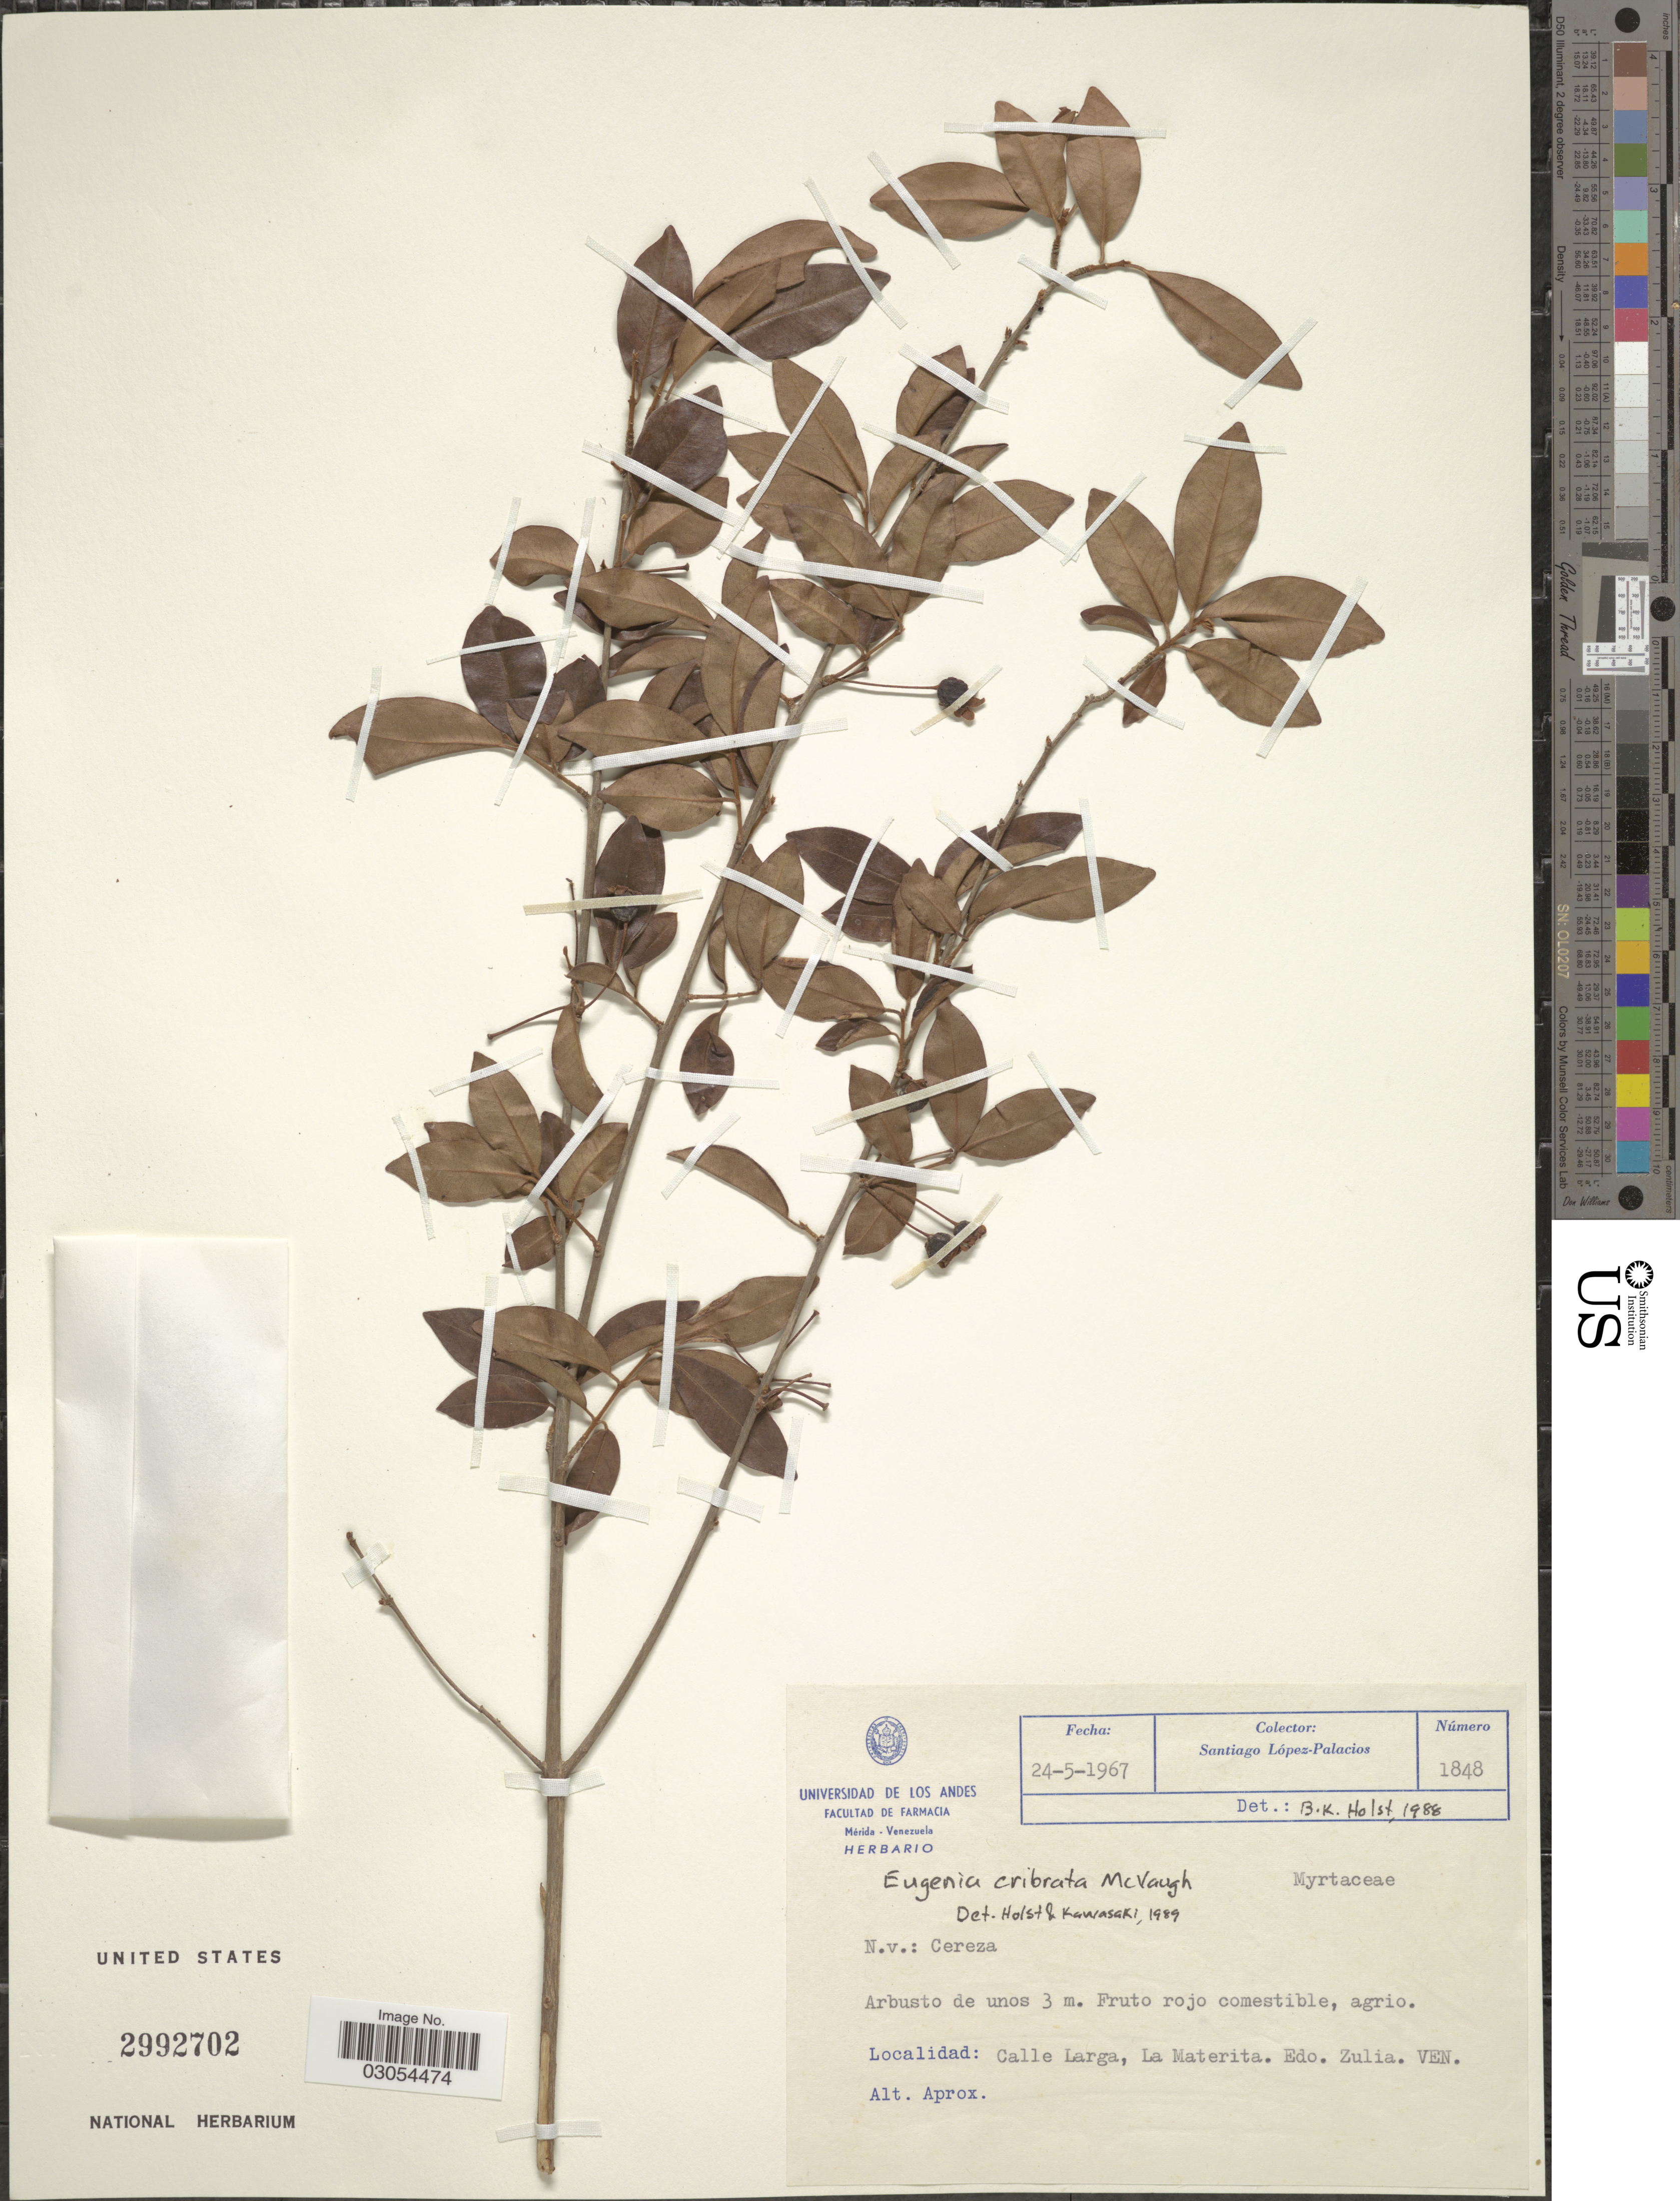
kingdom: Plantae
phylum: Tracheophyta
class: Magnoliopsida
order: Myrtales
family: Myrtaceae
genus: Eugenia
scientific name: Eugenia cribrata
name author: McVaugh in Maguire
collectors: S. López-Palacios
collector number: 11848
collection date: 1967-05-24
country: Venezuela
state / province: Zulia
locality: Calle Larga, La Materita.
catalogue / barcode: US 2992702